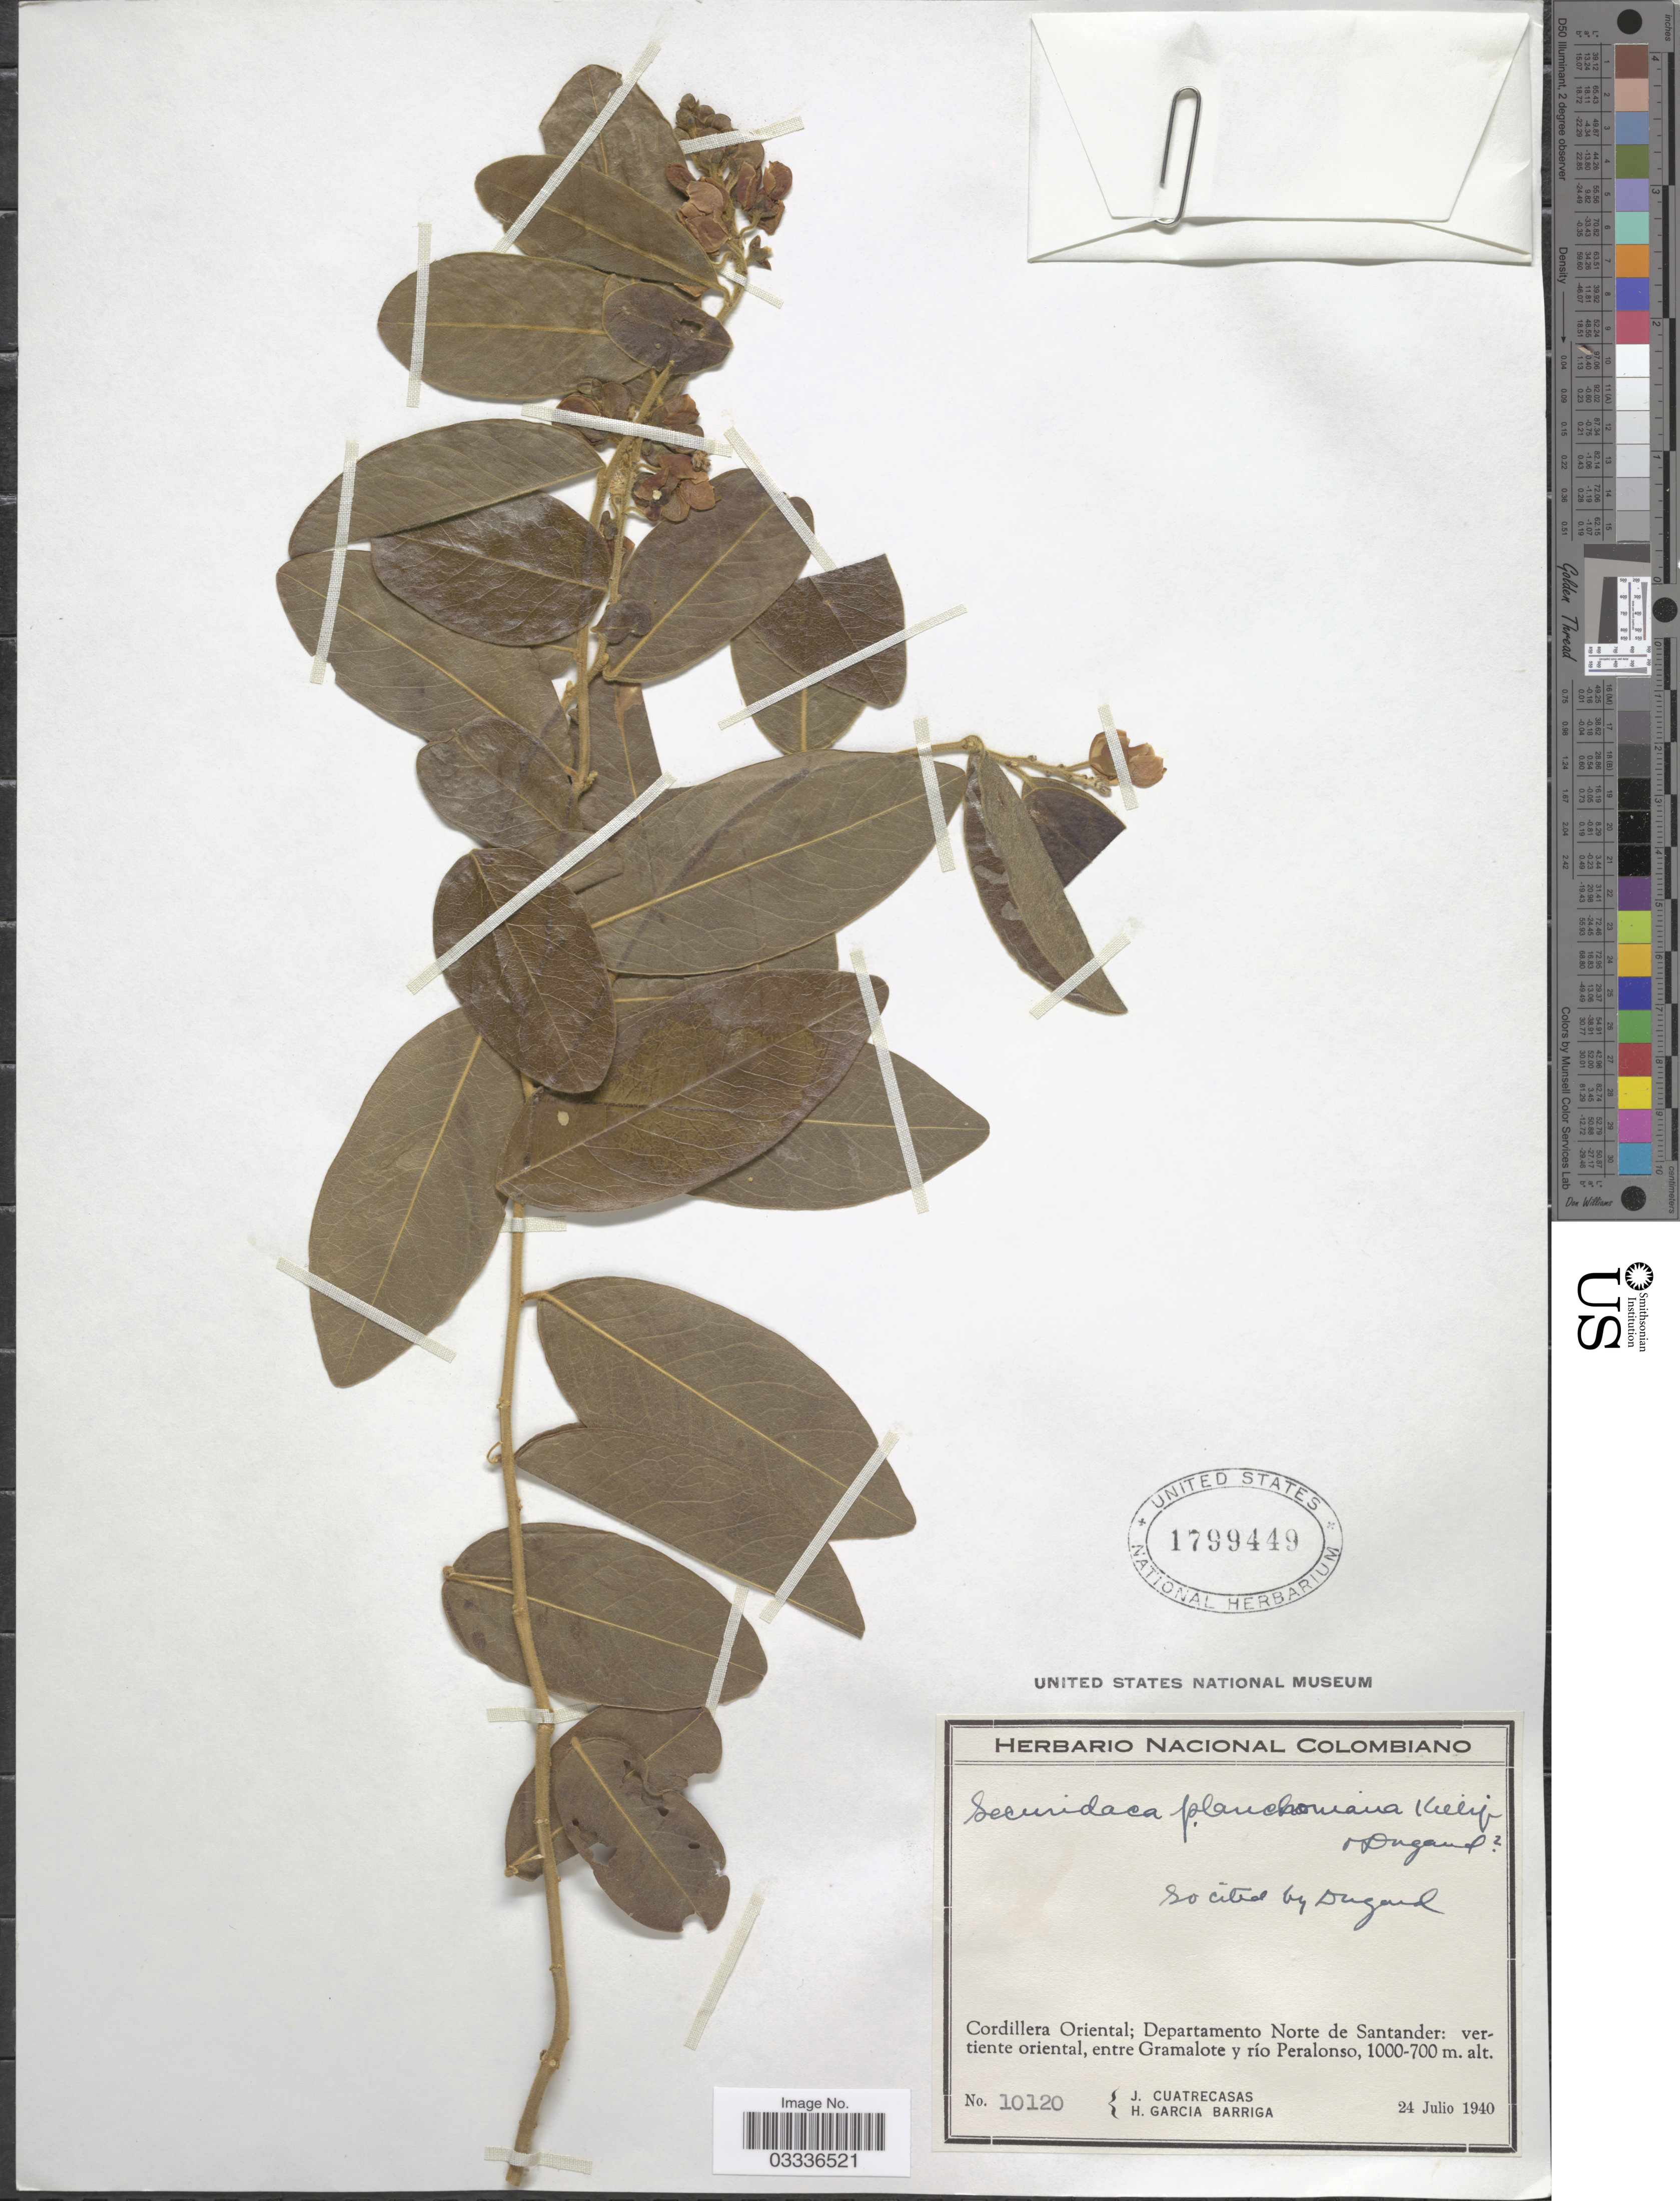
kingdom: Plantae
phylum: Tracheophyta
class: Magnoliopsida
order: Fabales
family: Polygalaceae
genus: Securidaca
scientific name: Securidaca planchoniana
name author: Killip & Dugand G.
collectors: J. Cuatrecasas & H. García Barriga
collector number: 10120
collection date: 1940-07-24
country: Colombia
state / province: Norte de Santander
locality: Cordillera Oriental; Departamento Norte de Santander: vertiente oriental, entre Gramalote y río Peralonso.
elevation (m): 700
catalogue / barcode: US 1799449